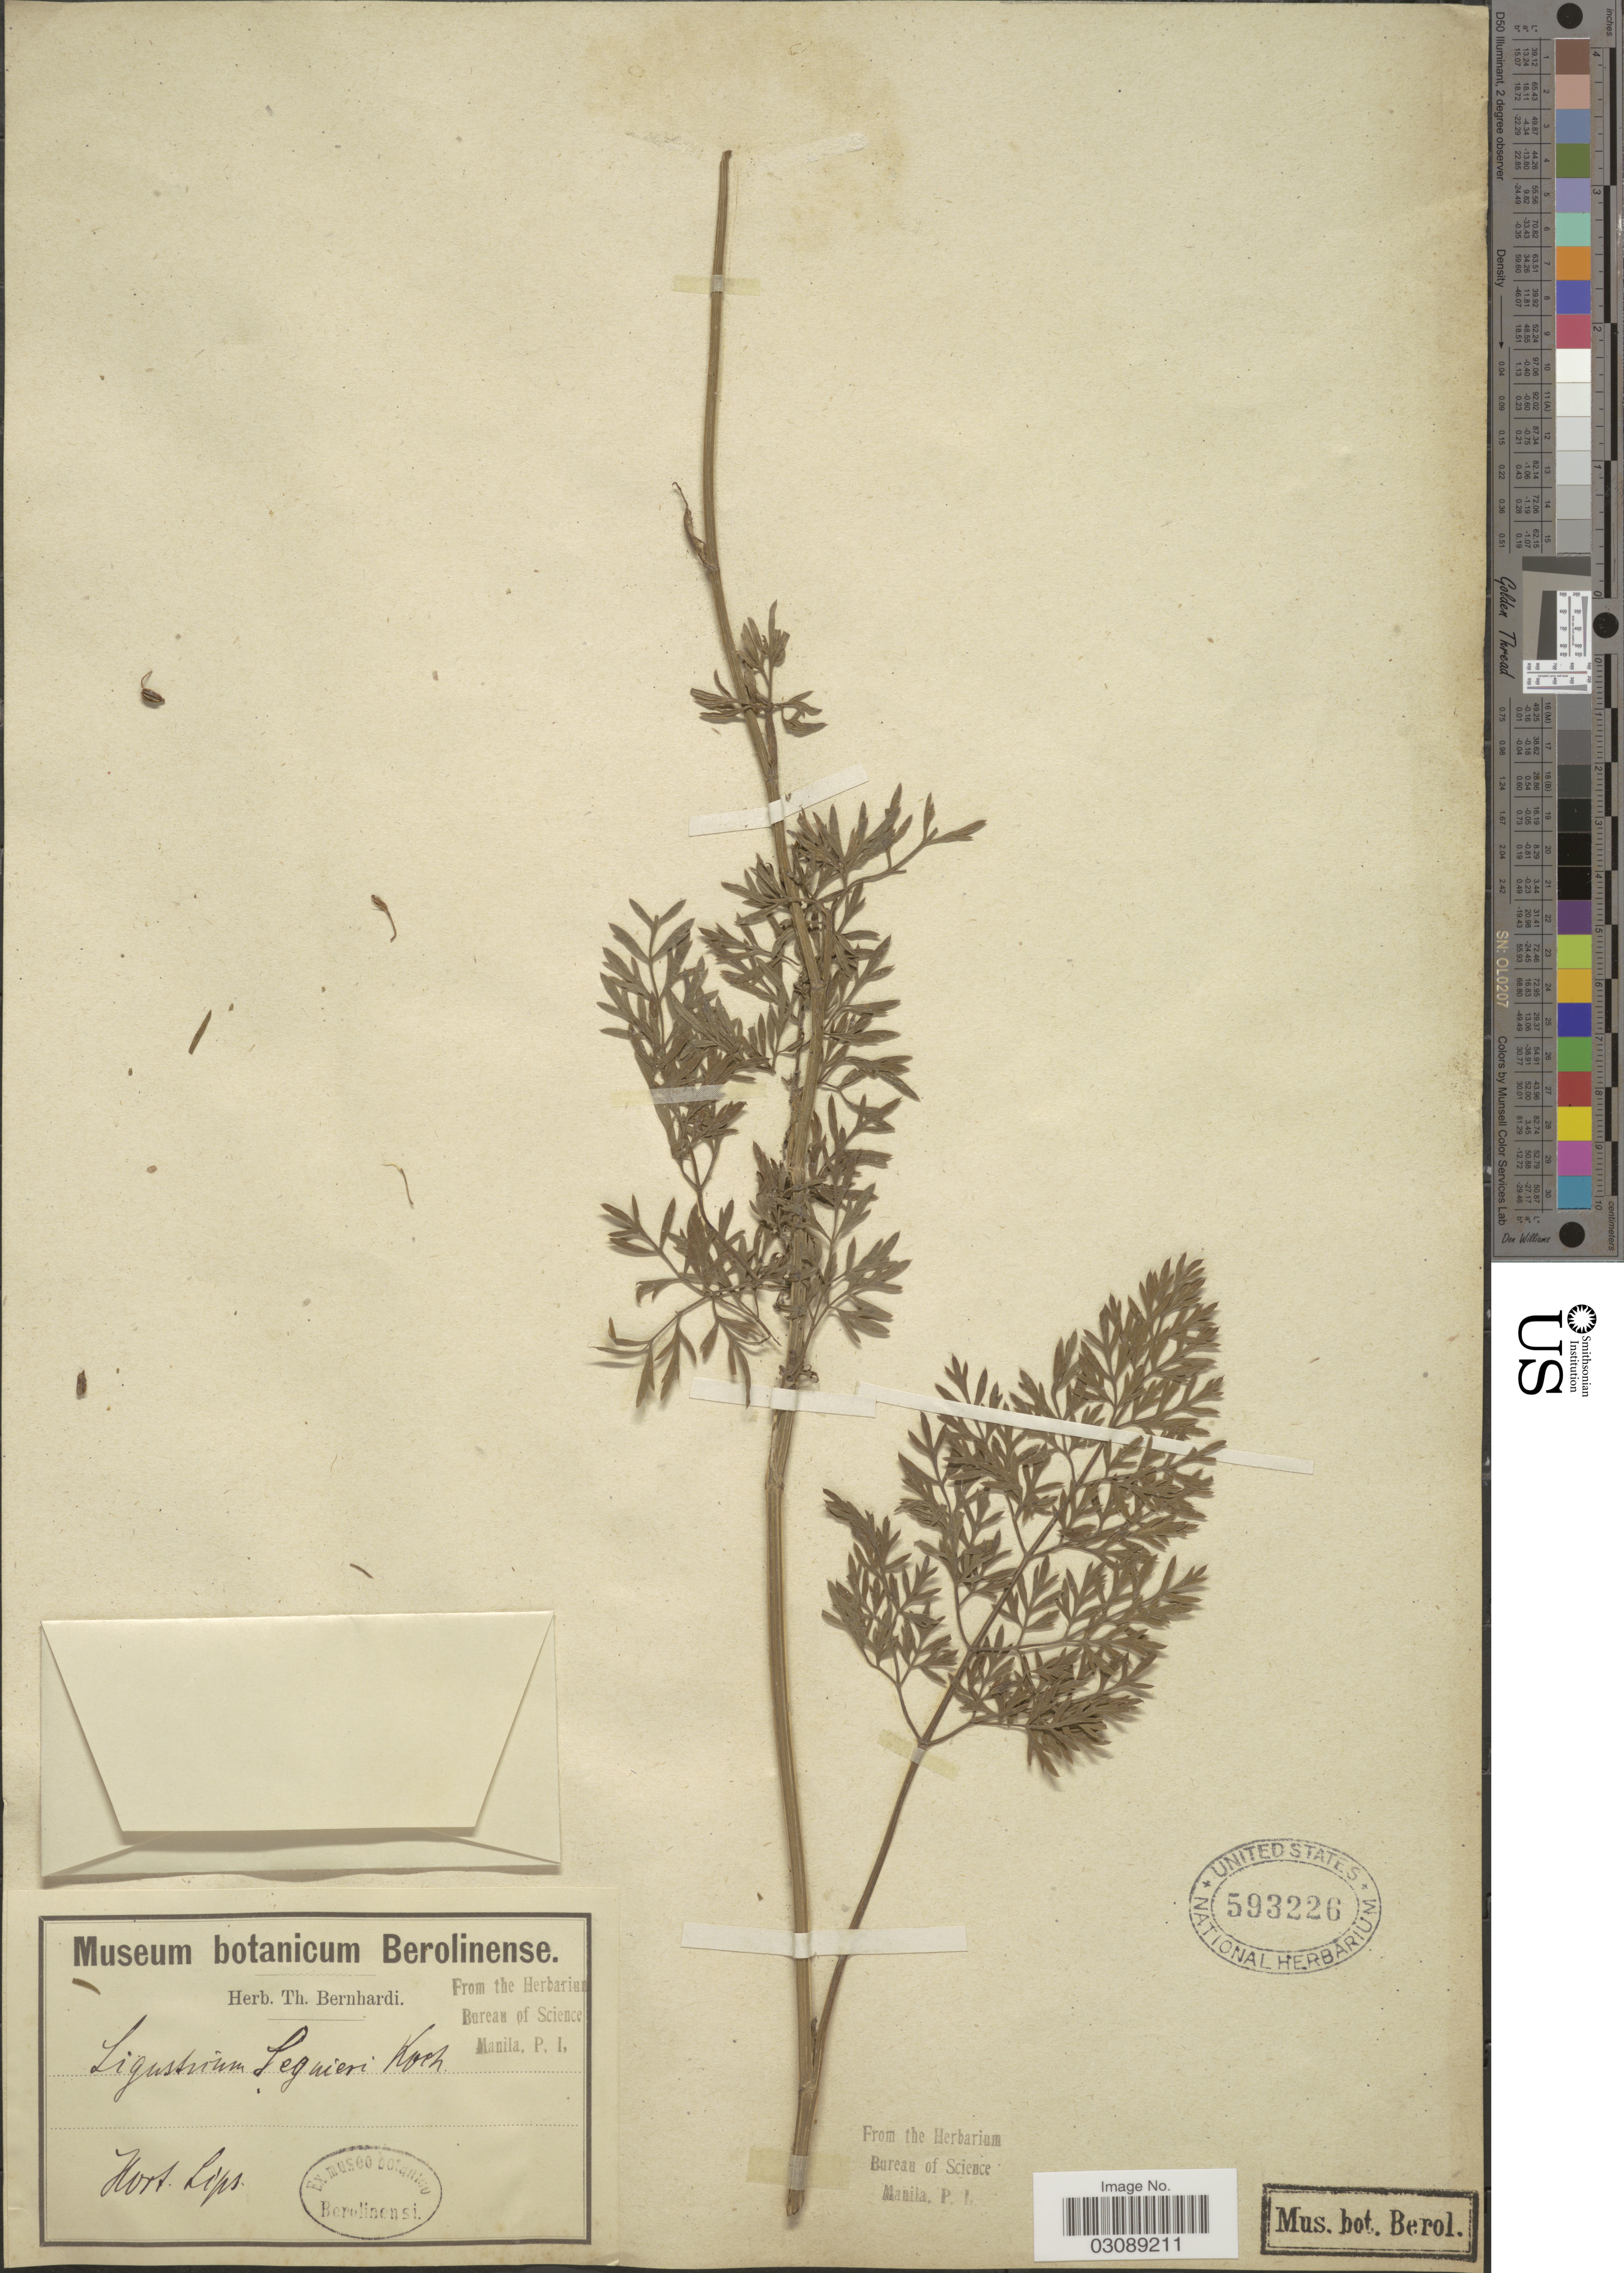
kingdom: Plantae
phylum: Tracheophyta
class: Magnoliopsida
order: Apiales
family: Apiaceae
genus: Ligusticum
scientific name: Ligusticum seguieri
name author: W.D.J. Koch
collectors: Ex herb. Th. Bernhardi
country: Germany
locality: Hort. Lips.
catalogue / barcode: US 593226